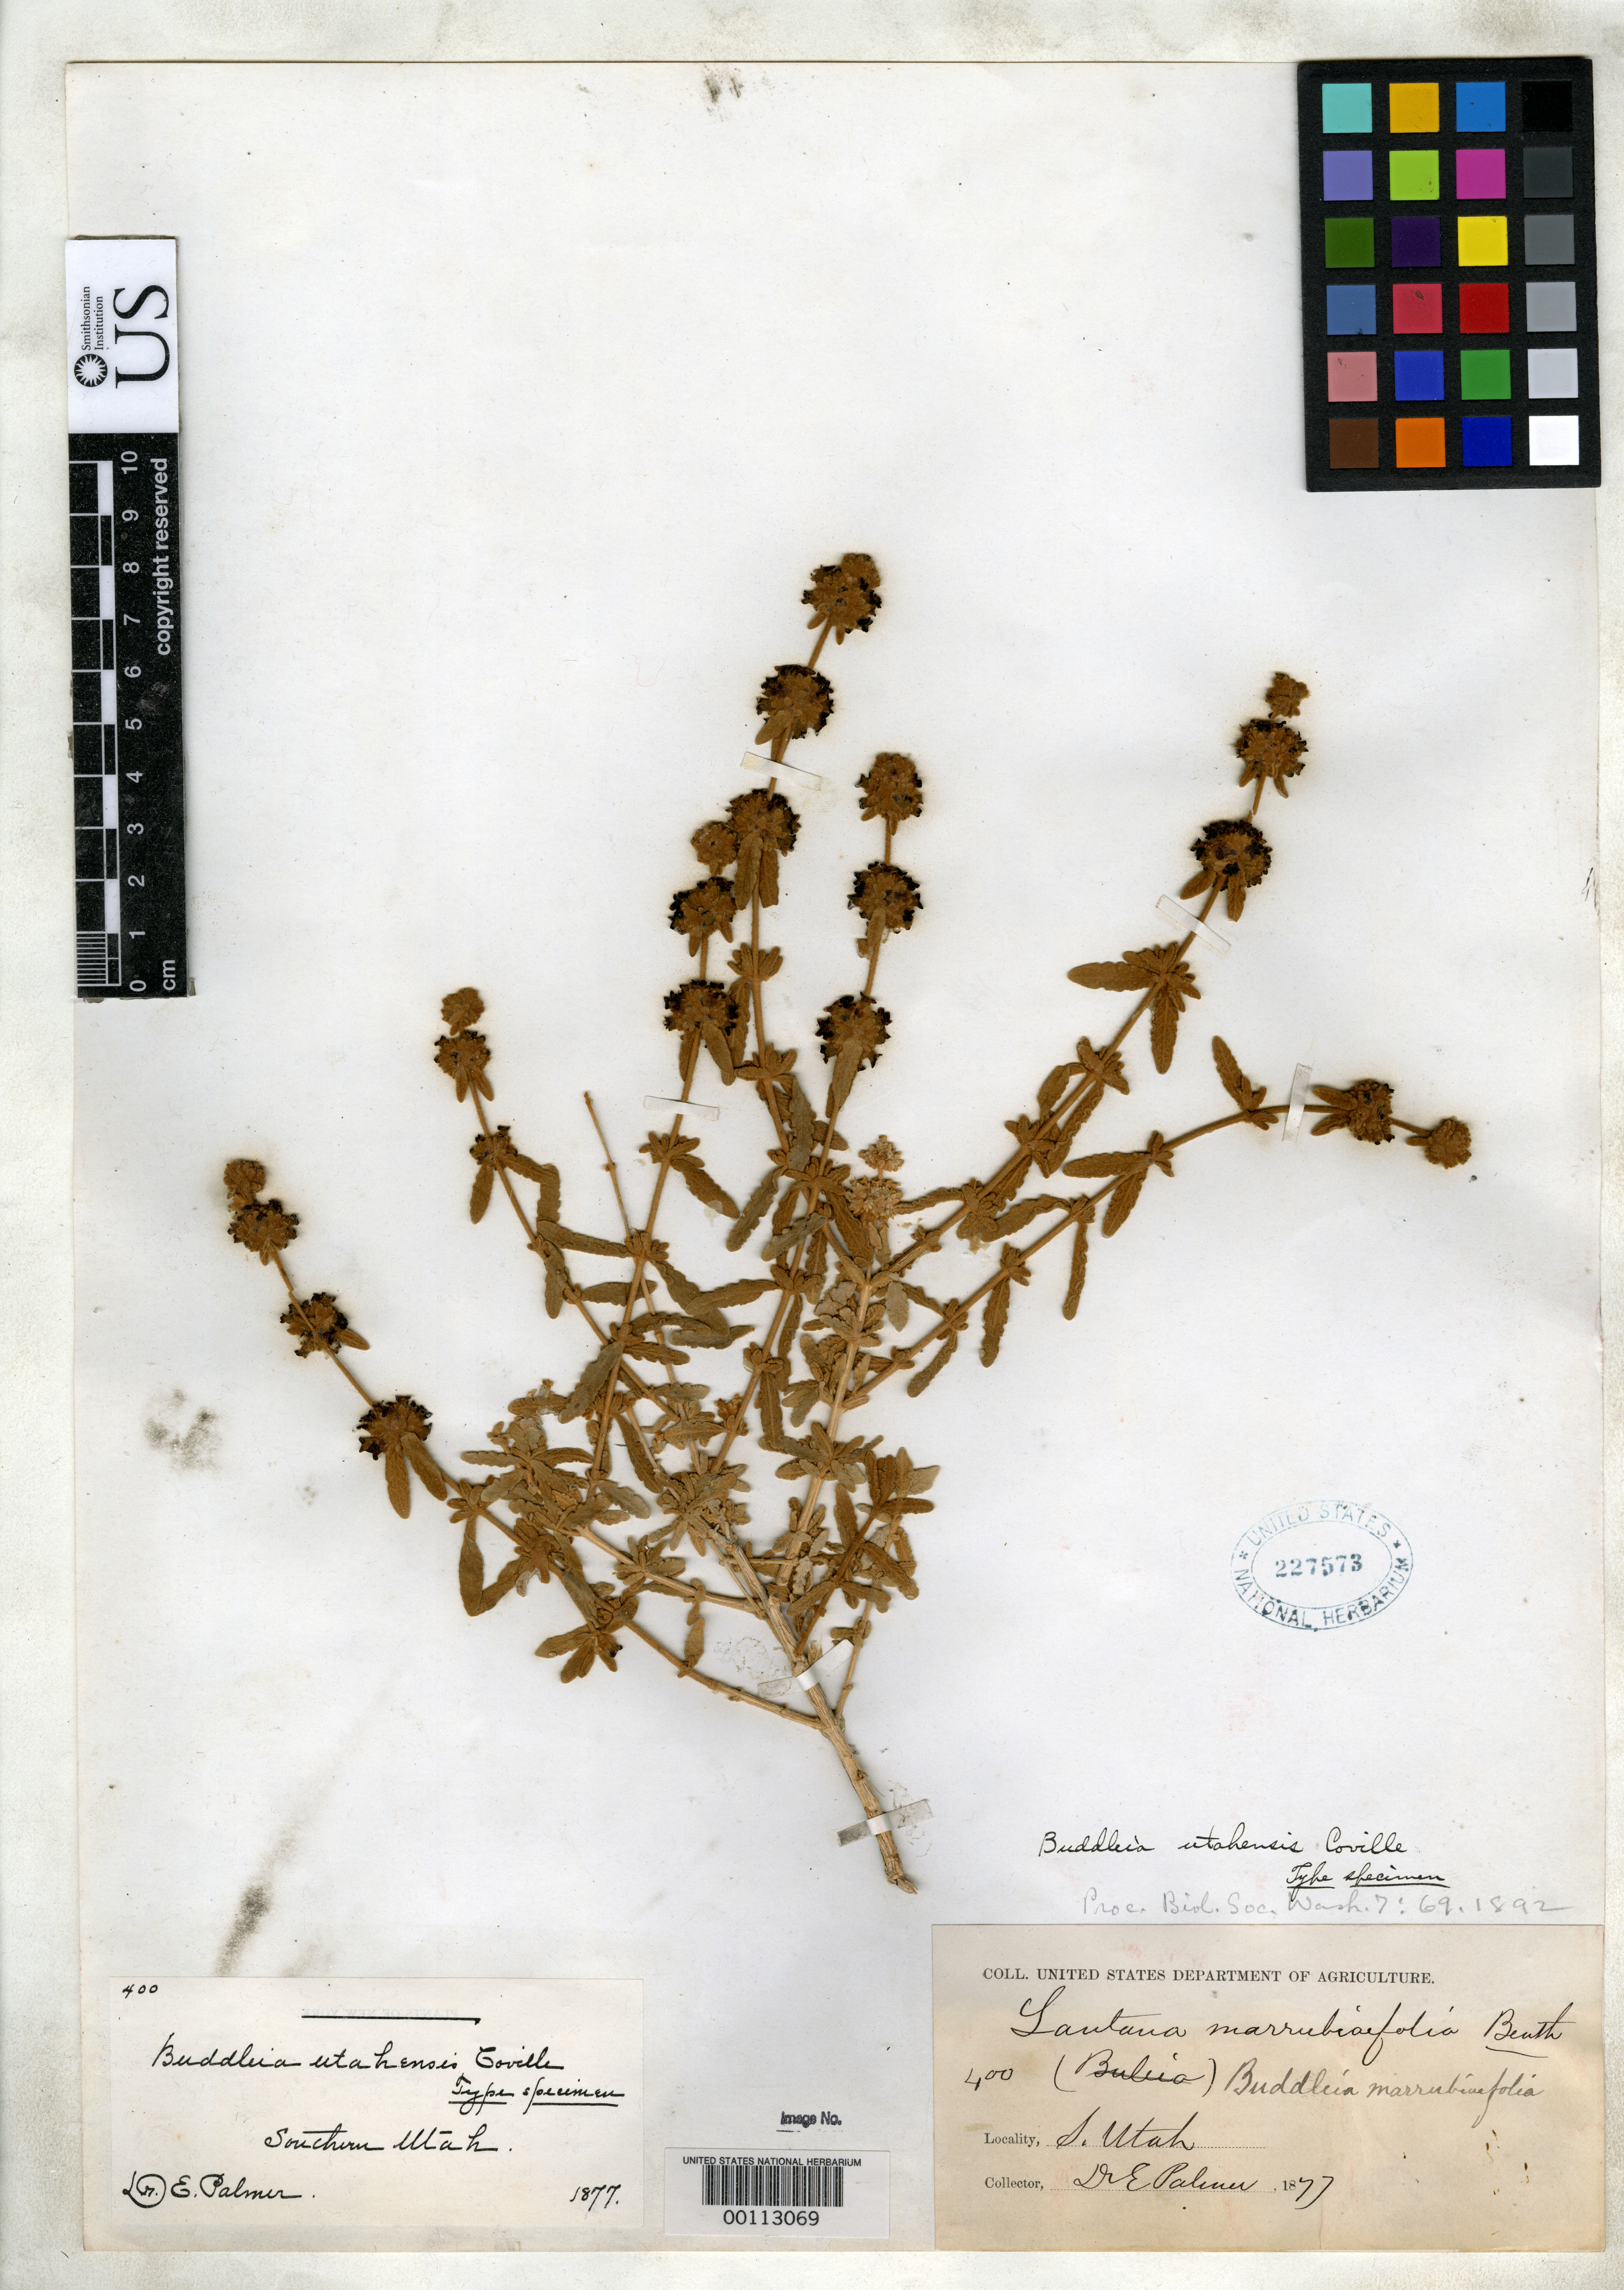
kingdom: Plantae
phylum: Tracheophyta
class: Magnoliopsida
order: Lamiales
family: Scrophulariaceae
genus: Buddleja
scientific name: Buddleja utahensis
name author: Coville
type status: Holotype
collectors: E. Palmer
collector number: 400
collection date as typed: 1877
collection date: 1877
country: United States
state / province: Utah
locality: Near St. George.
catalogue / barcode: US 227573